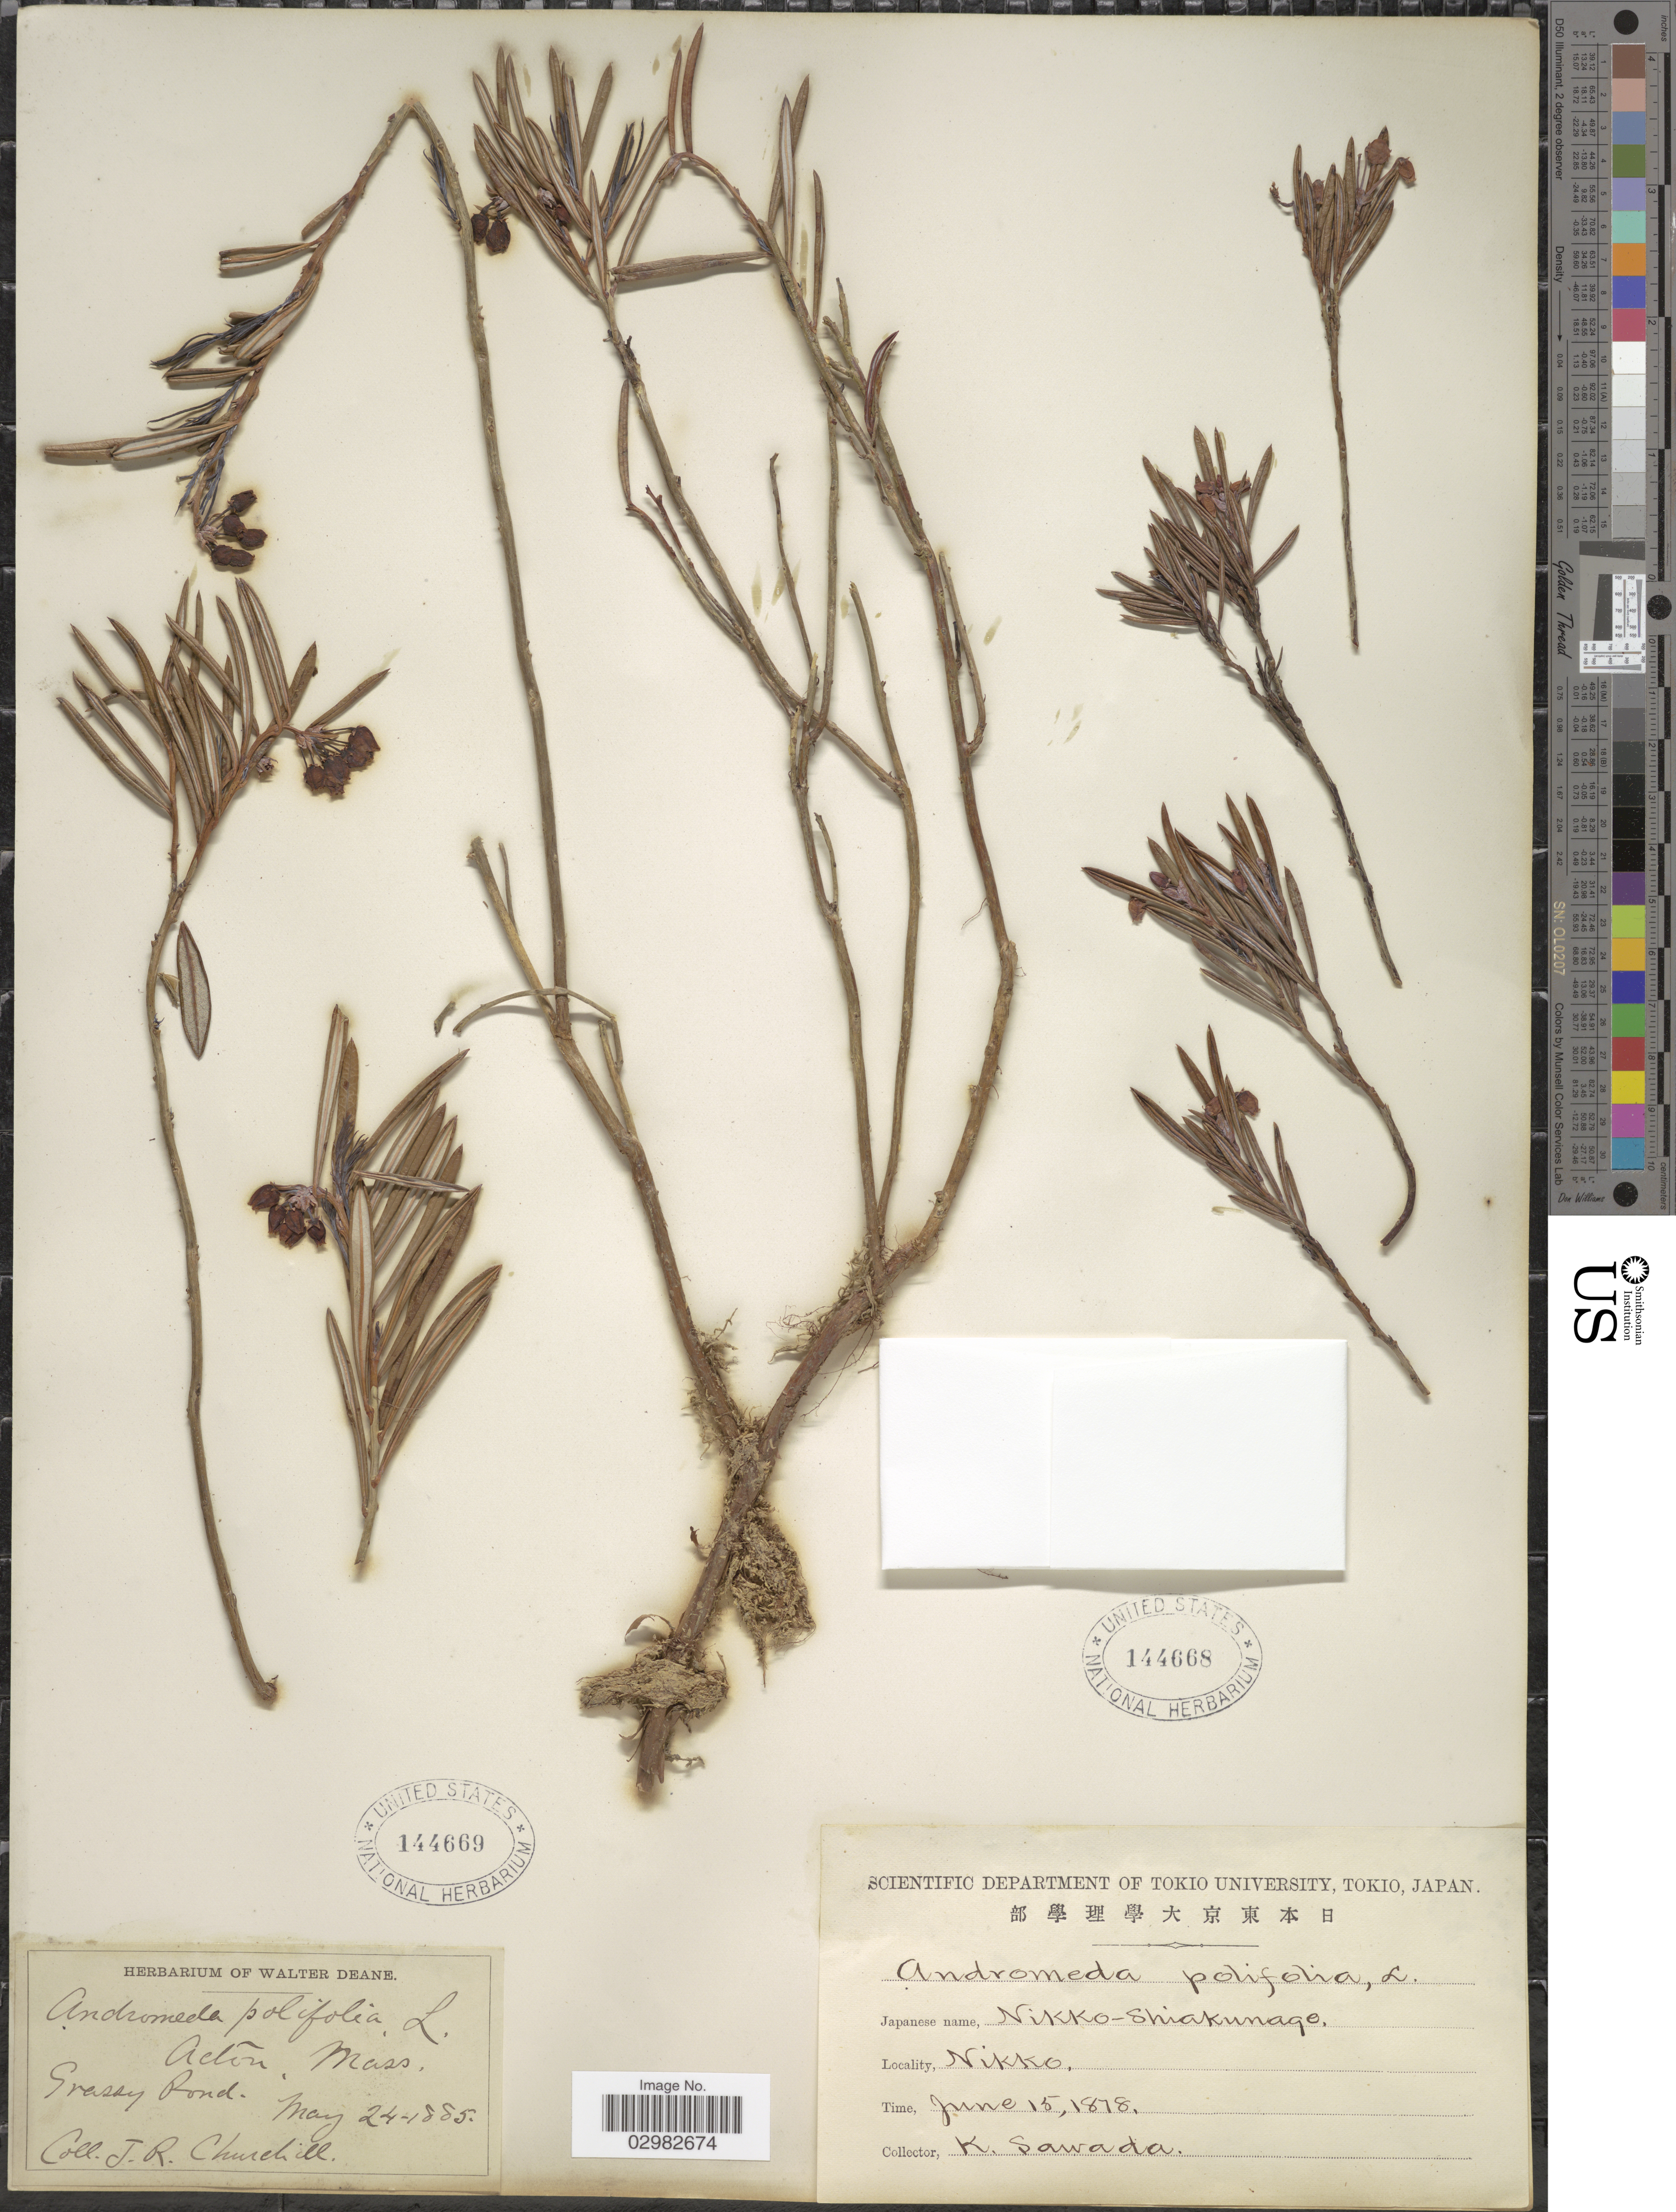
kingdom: Plantae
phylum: Tracheophyta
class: Magnoliopsida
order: Ericales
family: Ericaceae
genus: Andromeda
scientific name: Andromeda polifolia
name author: L.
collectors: J. Churchill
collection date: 1885-05-24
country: United States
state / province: Massachusetts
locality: Acton.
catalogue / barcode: US 144669-2